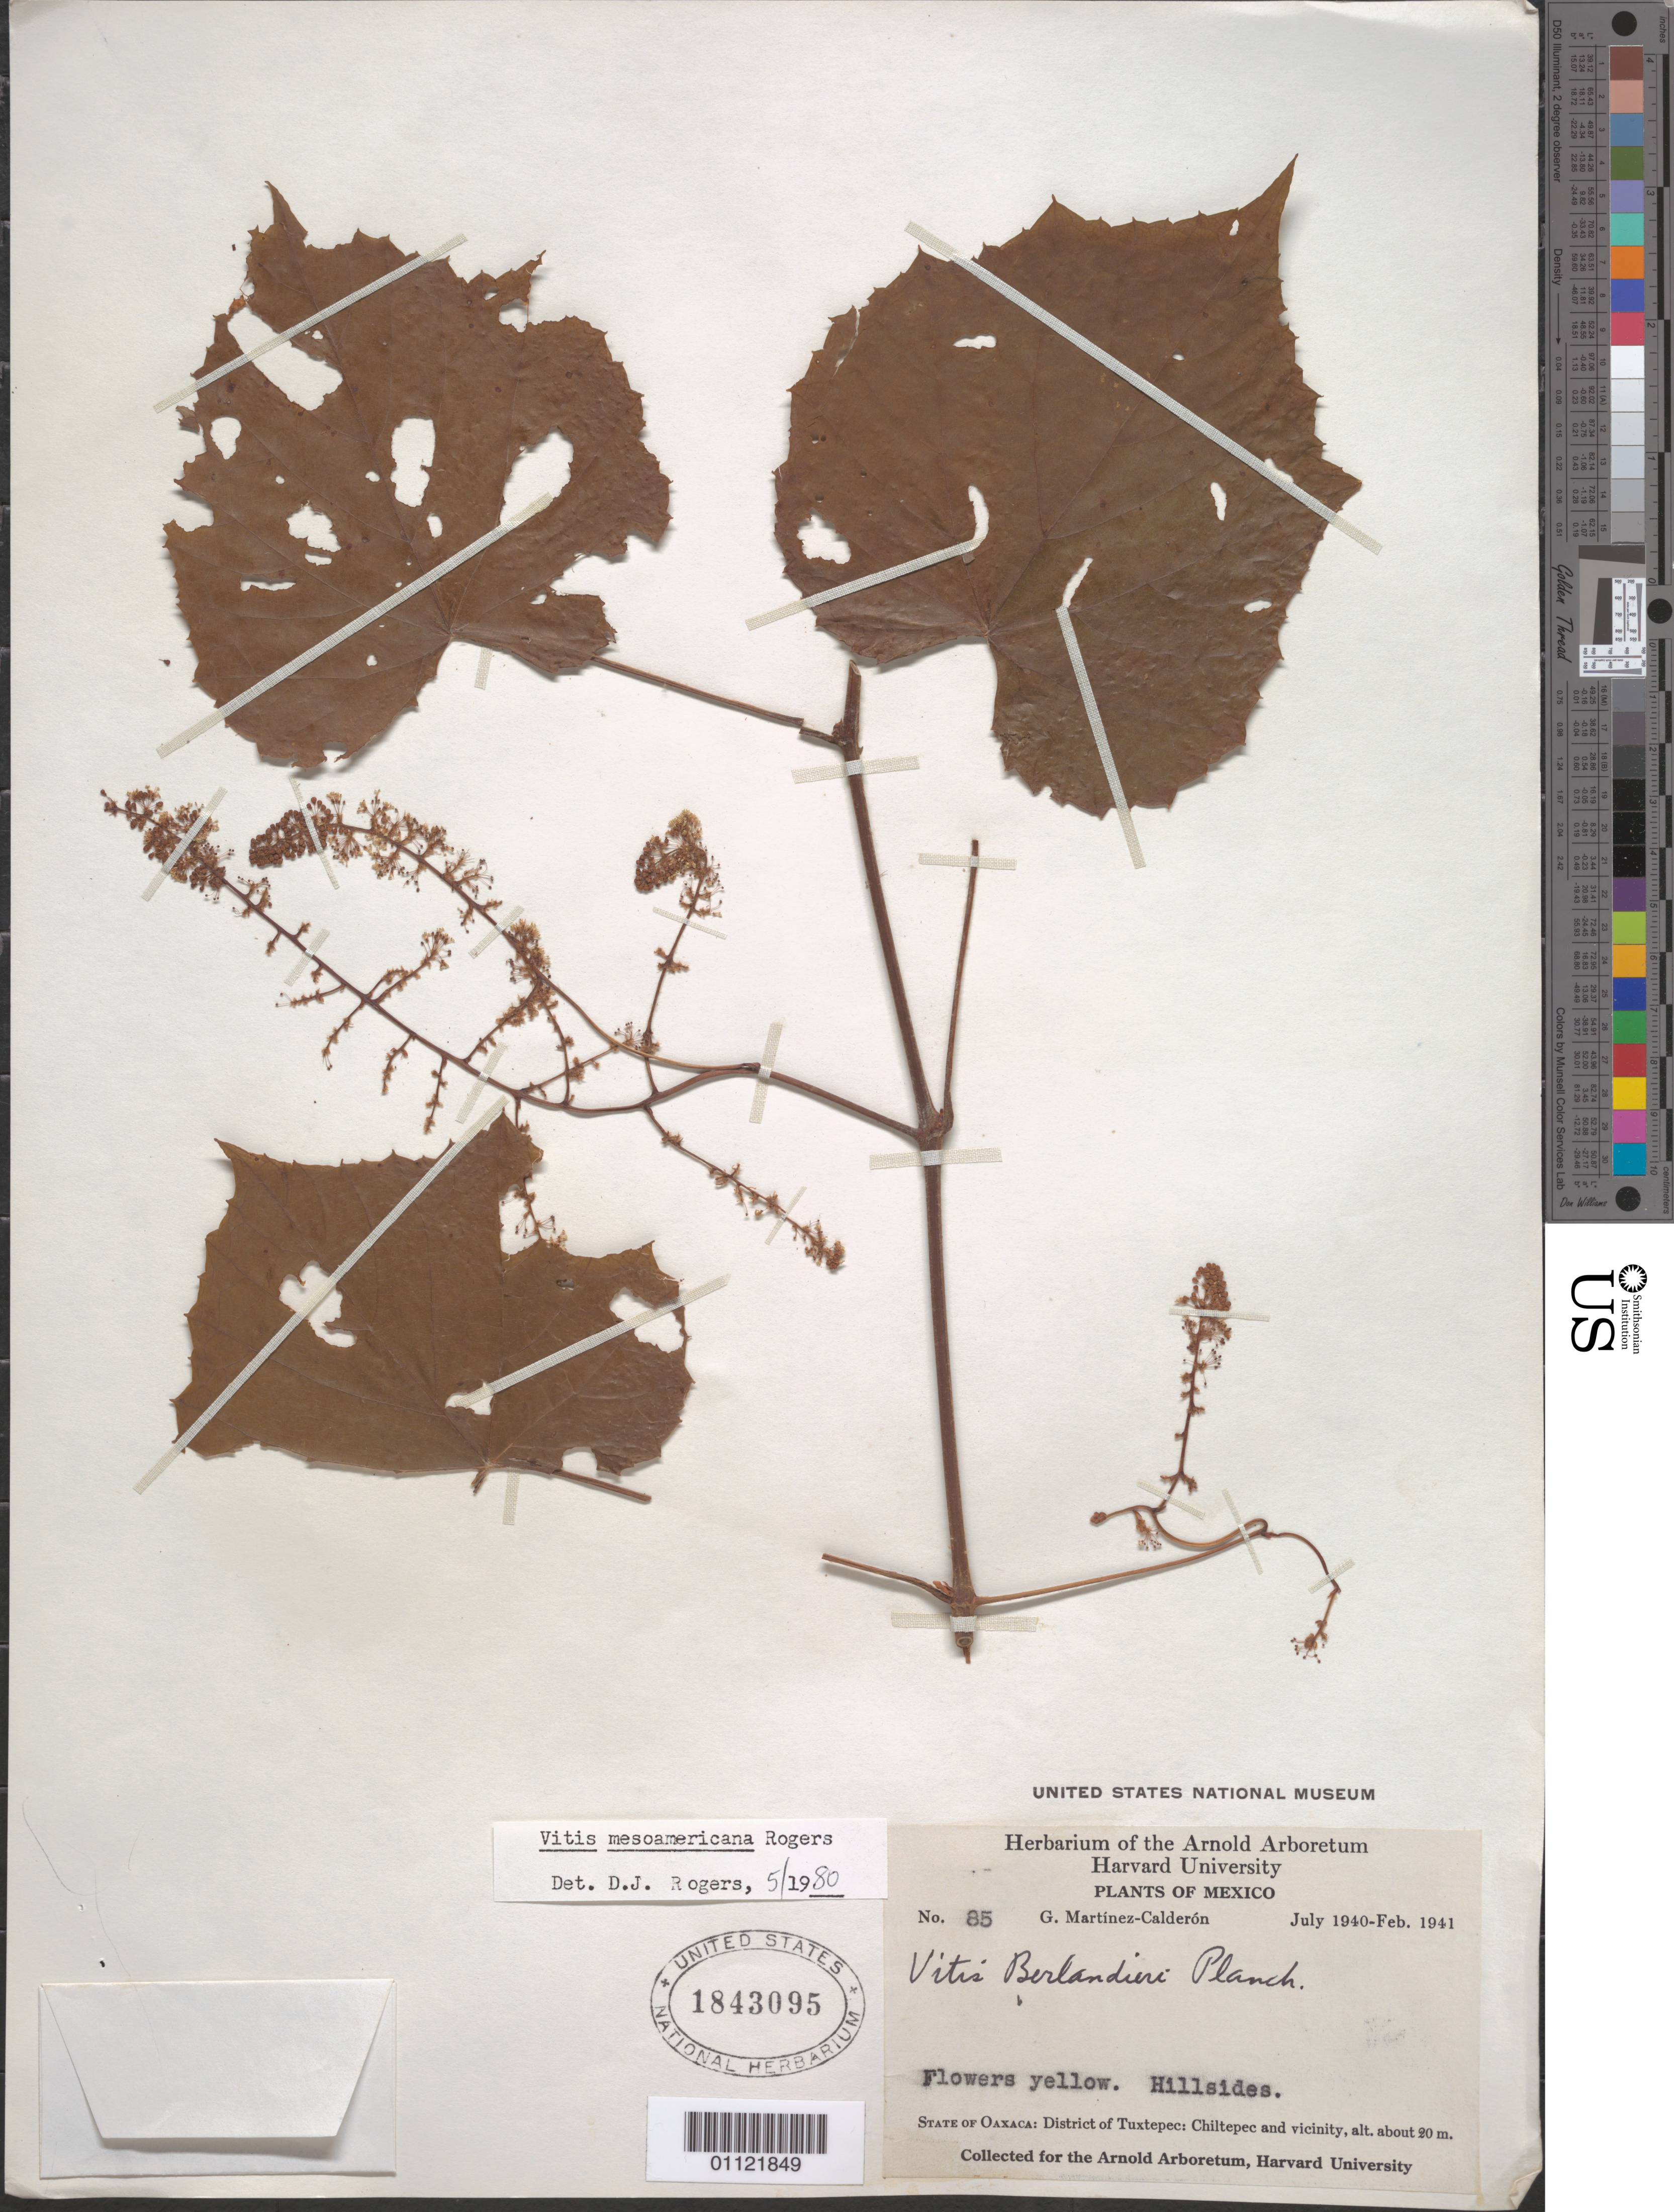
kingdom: Plantae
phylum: Tracheophyta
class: Magnoliopsida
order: Vitales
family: Vitaceae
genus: Vitis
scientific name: Vitis mesoamericana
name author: D.J. Rogers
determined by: Rogers, D. J.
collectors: G. Martínez Calderón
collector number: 85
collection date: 1940-07/1941-02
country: Mexico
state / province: Oaxaca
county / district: Tuxtepec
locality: Chiltepec and vicinity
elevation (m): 20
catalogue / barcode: US 1843095